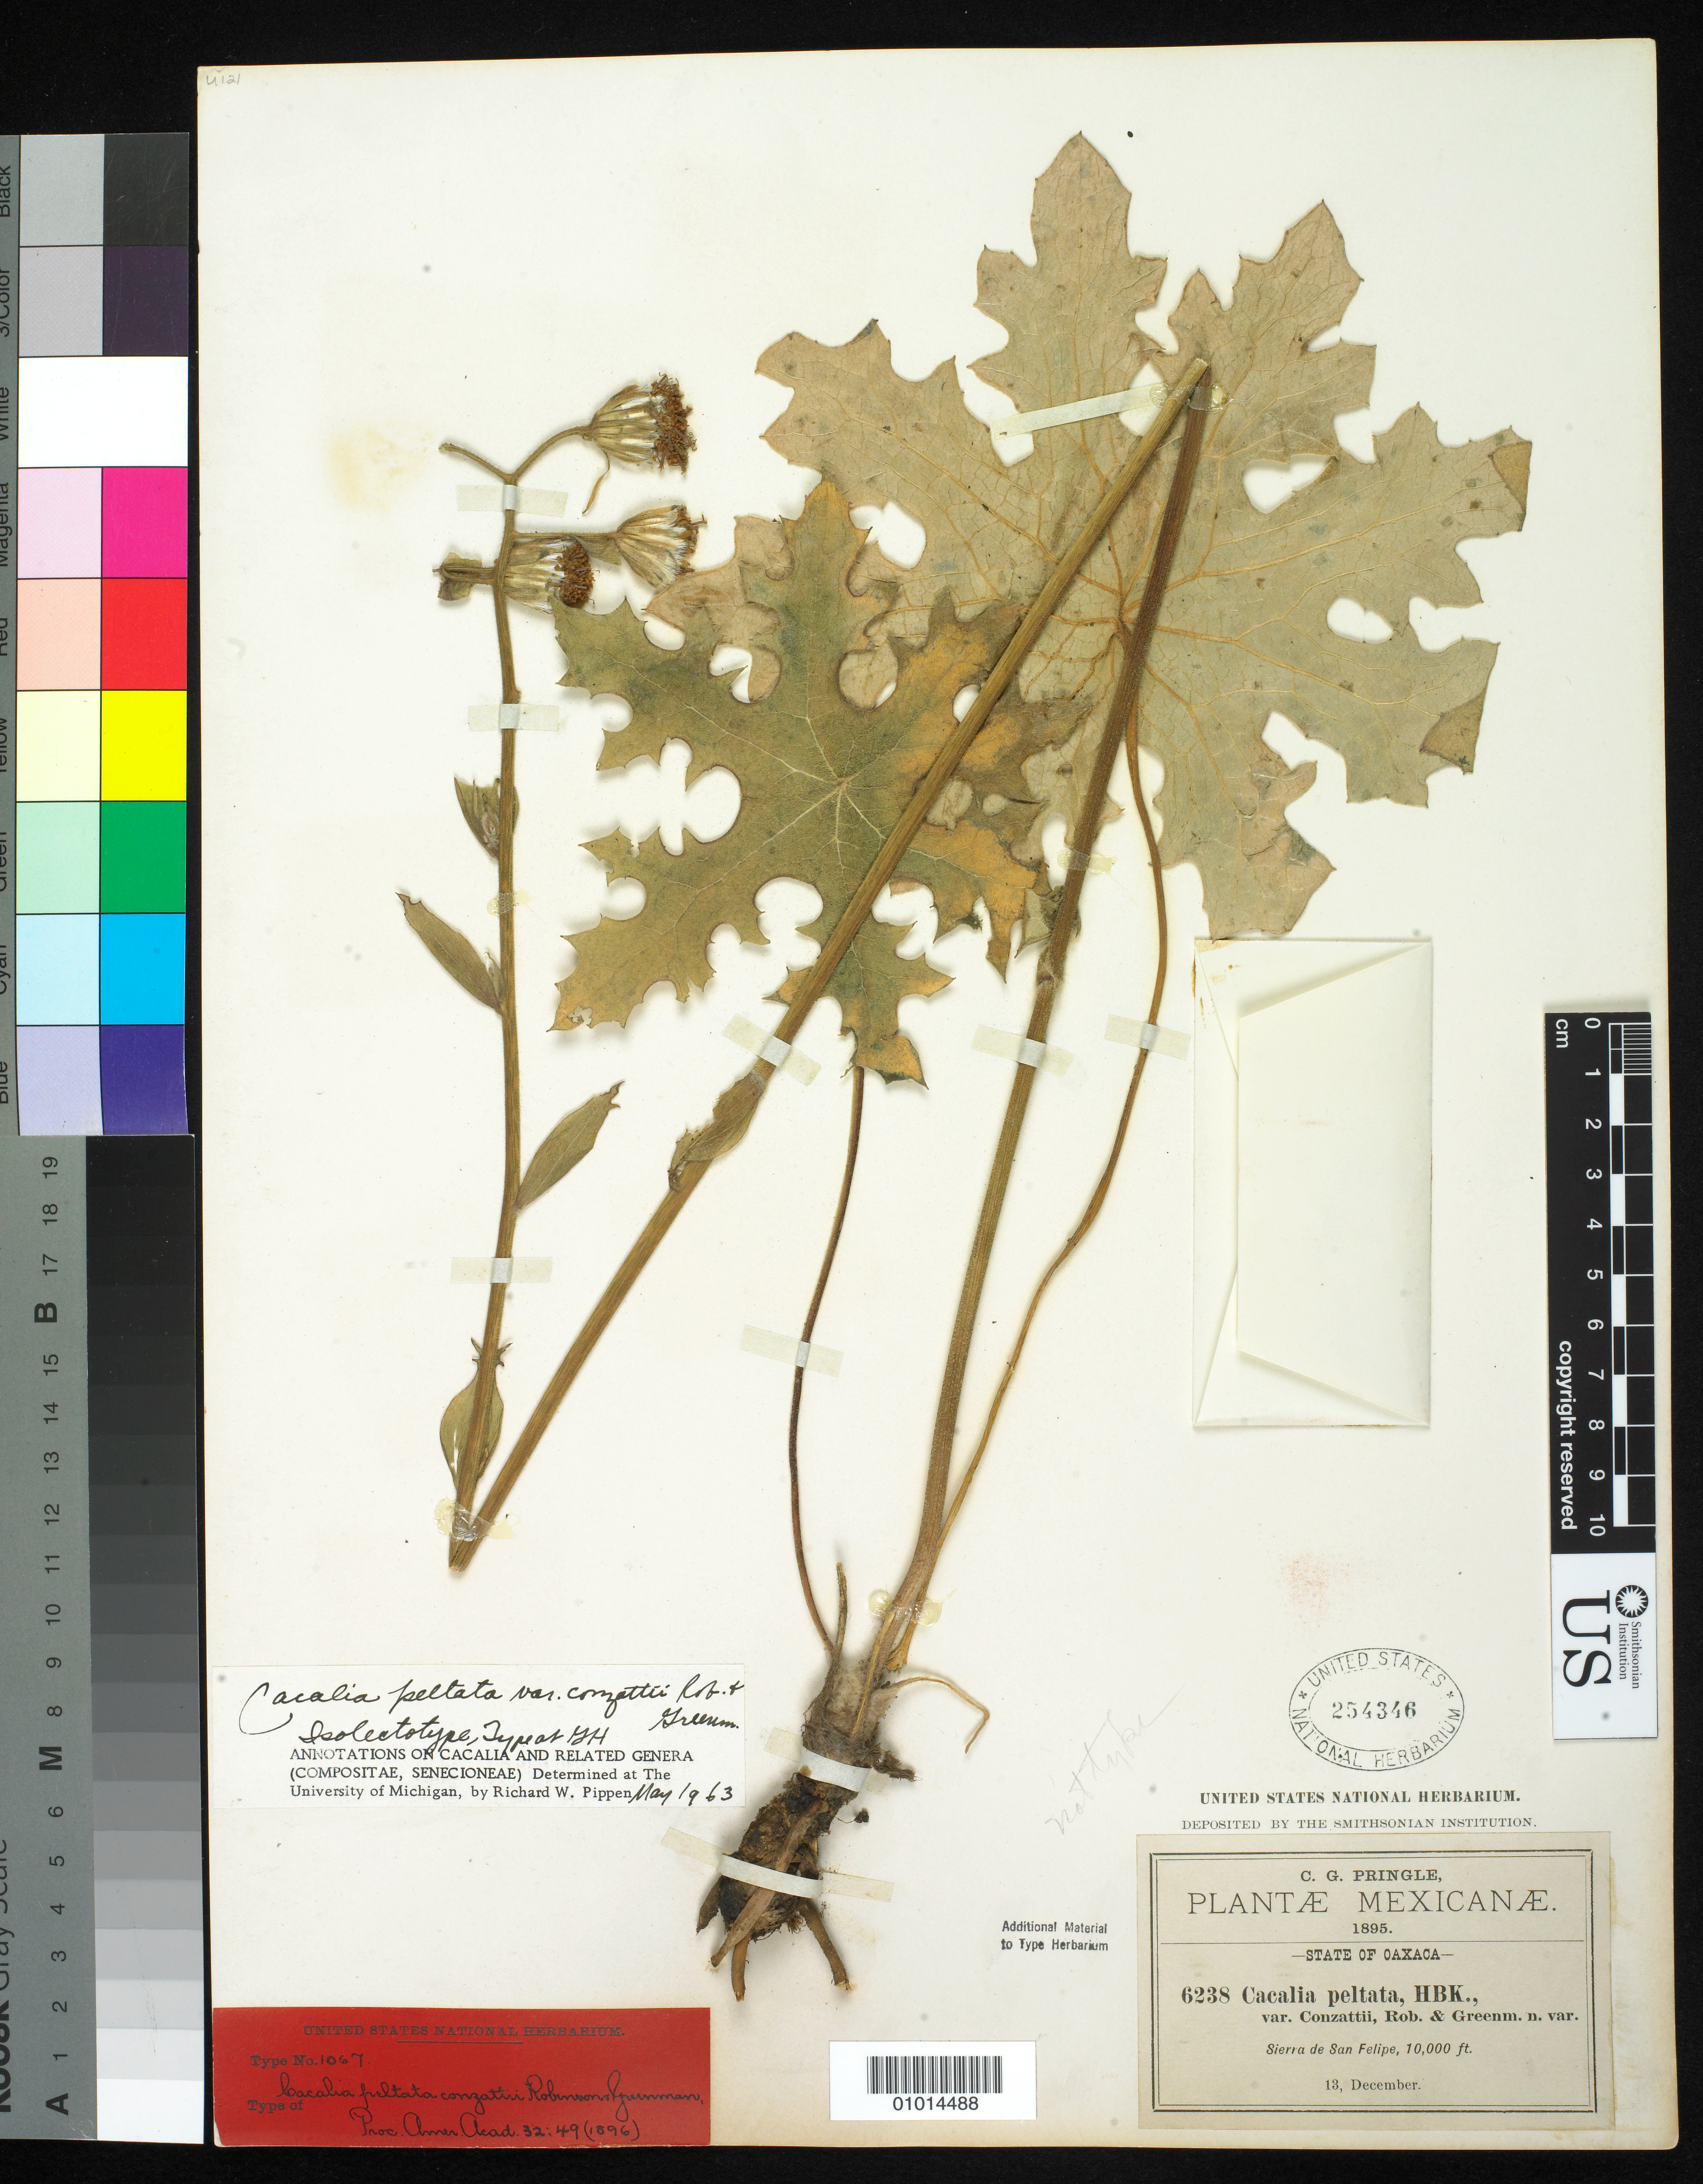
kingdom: Plantae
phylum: Tracheophyta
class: Magnoliopsida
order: Asterales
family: Asteraceae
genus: Cacalia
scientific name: Cacalia peltata var. conzattii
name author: B.L. Rob. & Greenm.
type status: Isolectotype; Isosyntype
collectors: C. G. Pringle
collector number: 6238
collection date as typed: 13 Dec 1895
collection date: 1895-12-13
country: Mexico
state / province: Oaxaca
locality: Sierra de San Felipe.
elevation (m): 3048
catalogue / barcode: US 254346